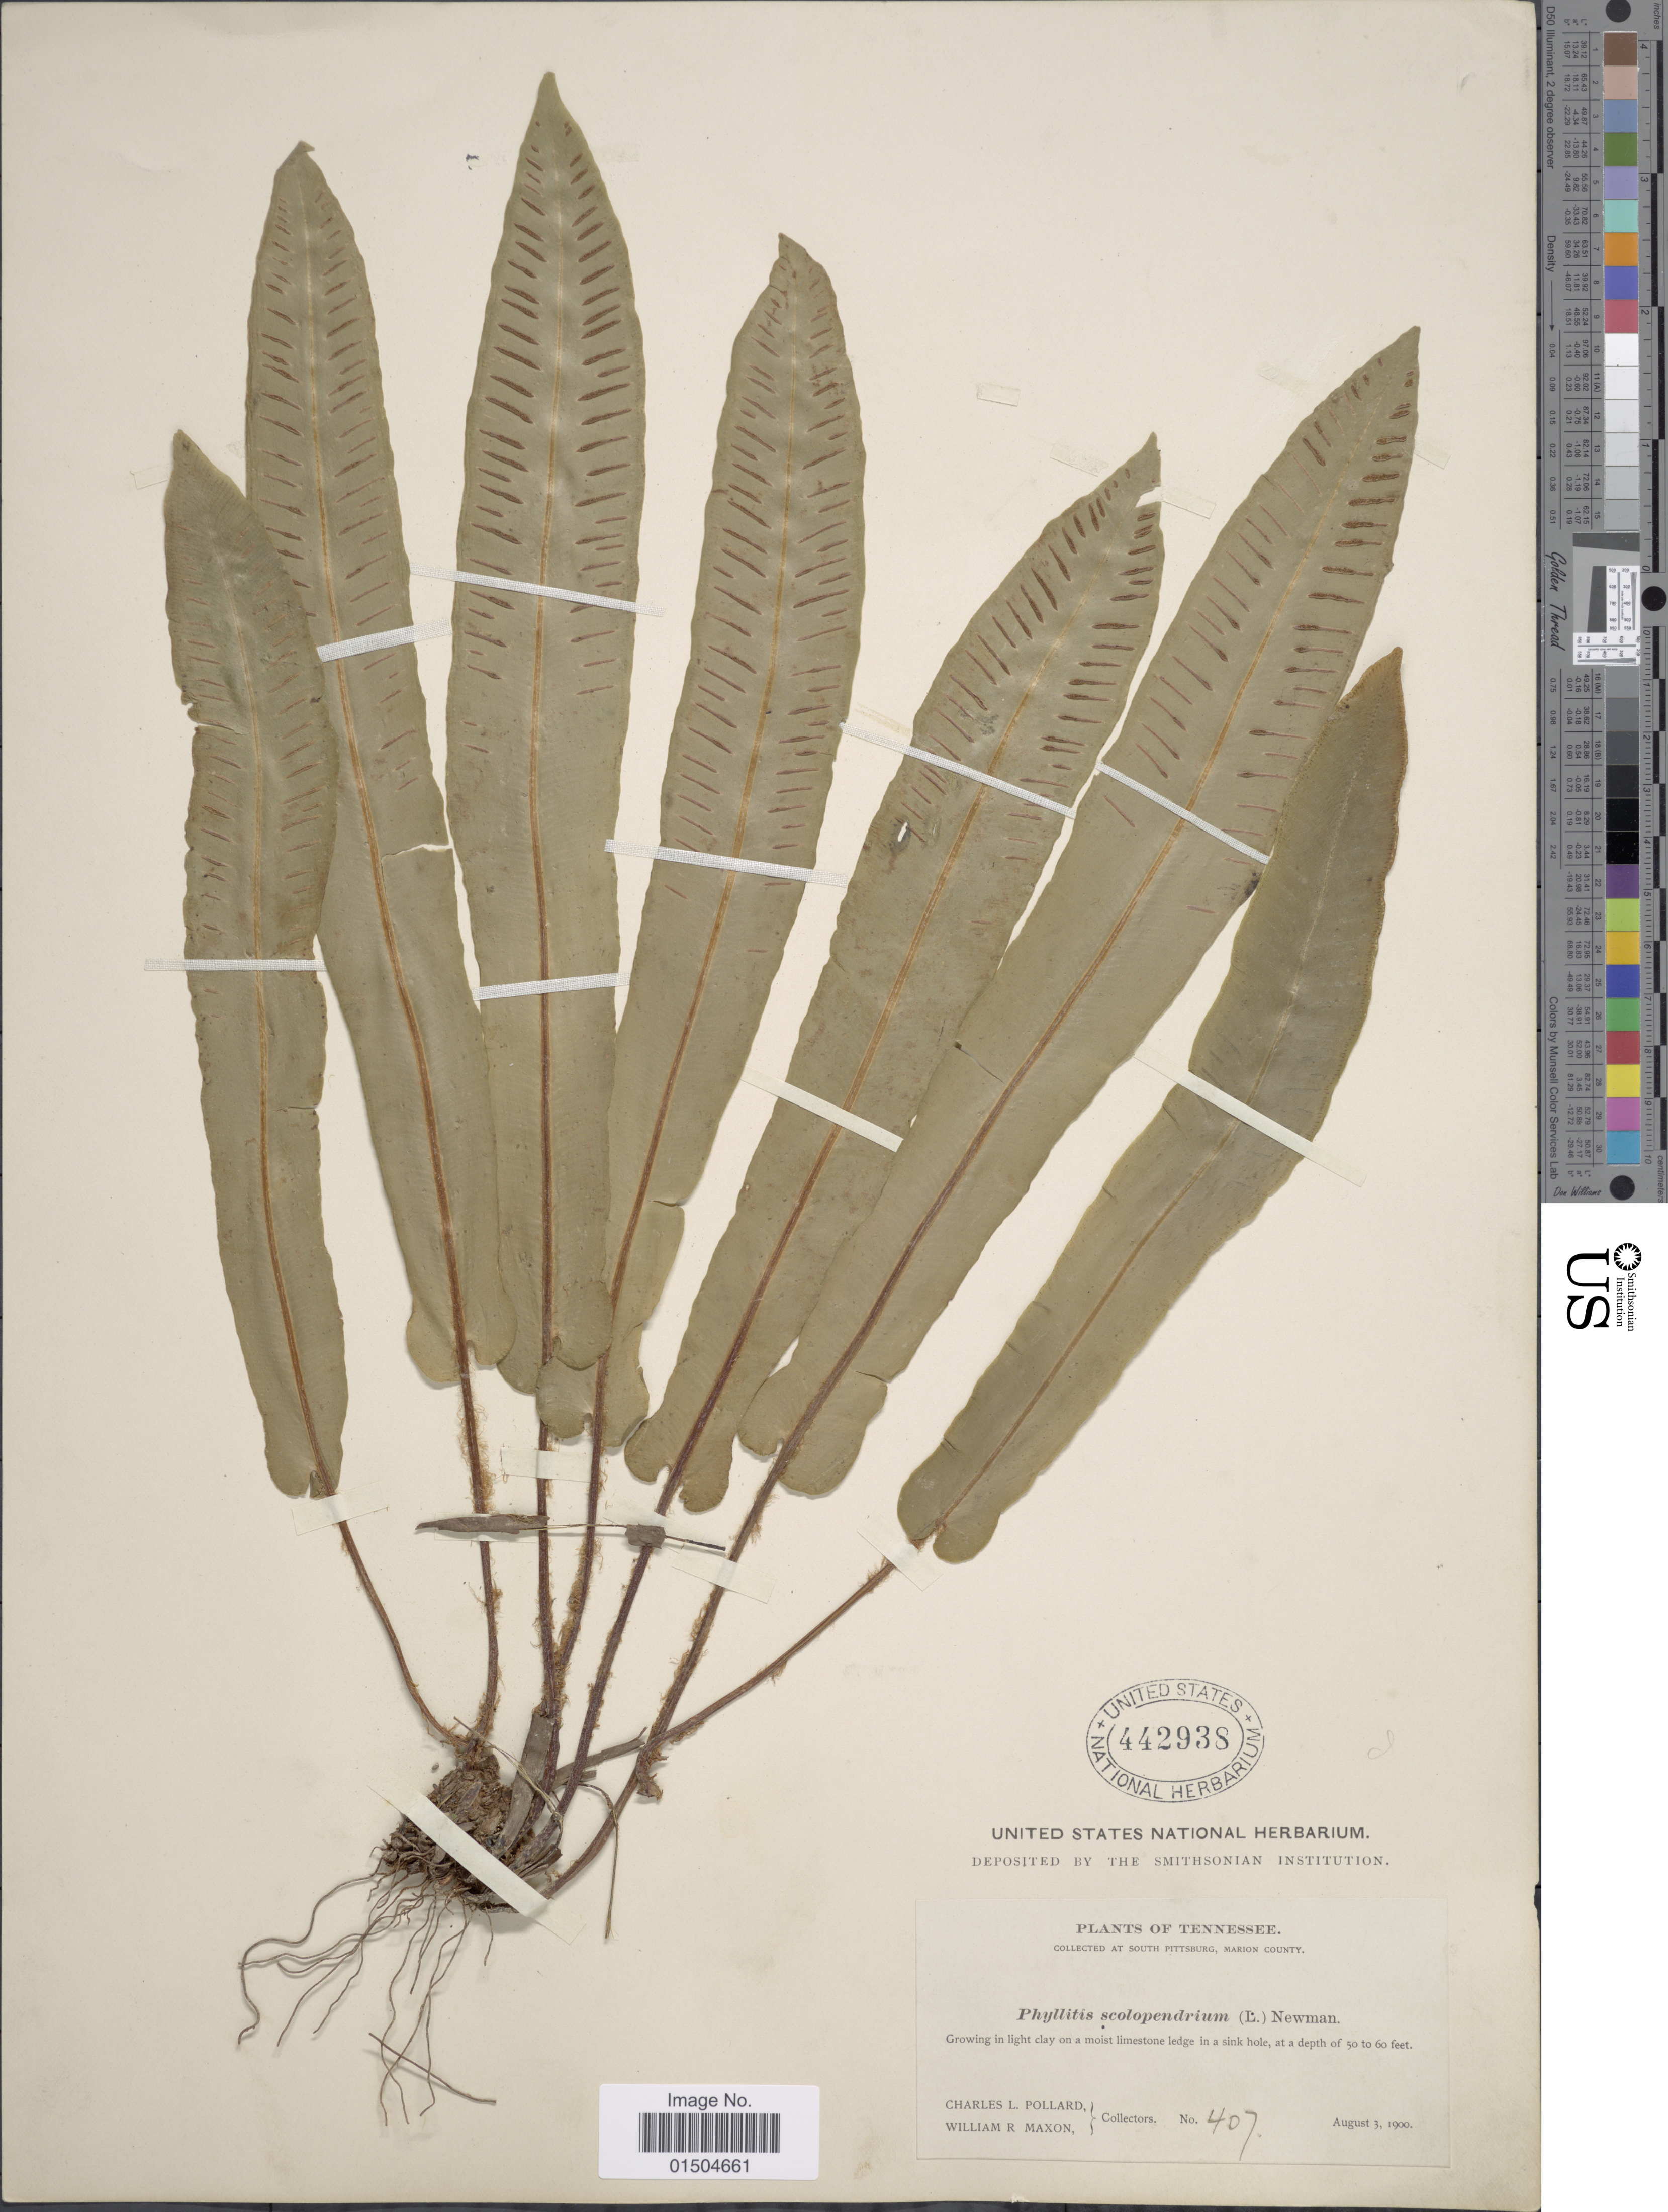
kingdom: Plantae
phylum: Tracheophyta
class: Polypodiopsida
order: Polypodiales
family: Aspleniaceae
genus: Asplenium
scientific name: Asplenium scolopendrium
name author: Sm.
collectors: C. L. Pollard & W. R. Maxon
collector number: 407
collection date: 1900-08-03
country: United States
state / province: Tennessee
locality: At South Pittsburg, Marion County.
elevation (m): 15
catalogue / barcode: US 442938